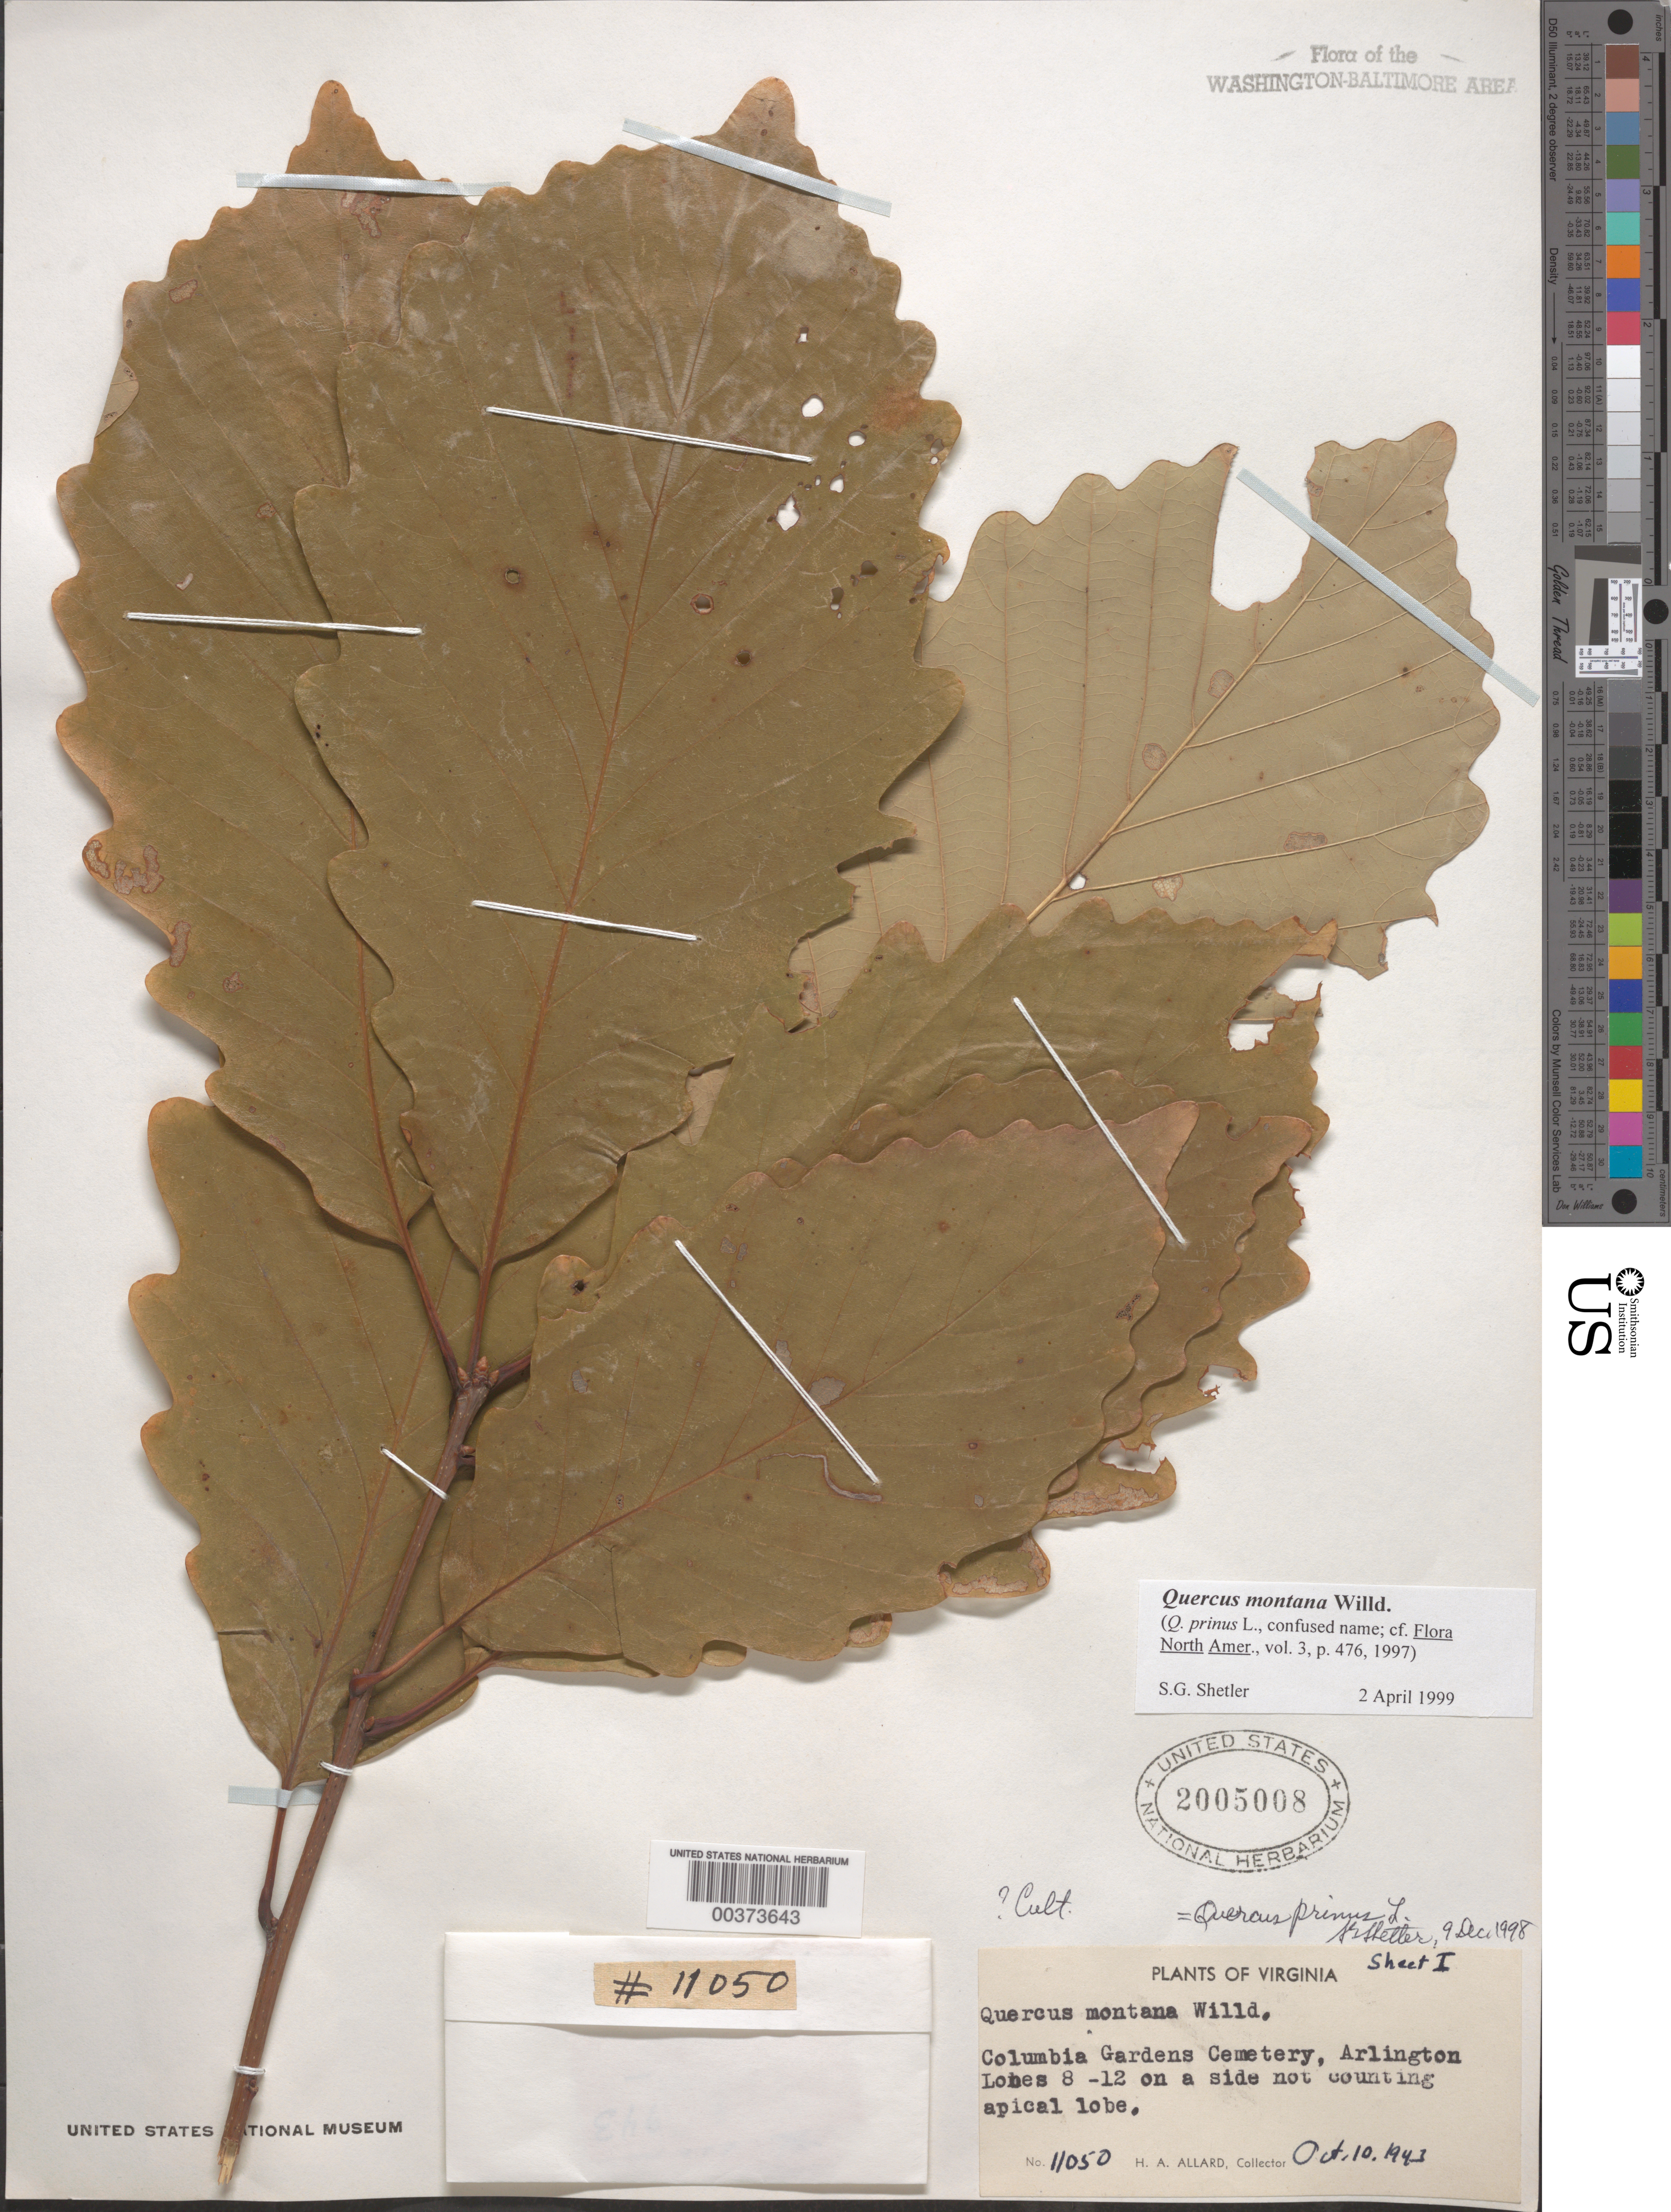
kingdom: Plantae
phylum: Tracheophyta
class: Magnoliopsida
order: Fagales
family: Fagaceae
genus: Quercus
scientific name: Quercus montana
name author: Willd.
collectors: H. A. Allard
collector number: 11050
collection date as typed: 10 Oct 1943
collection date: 1943-10-10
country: United States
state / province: Virginia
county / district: Arlington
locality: Columbia Gardens Cemetery, Arlington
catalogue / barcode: US 2005008